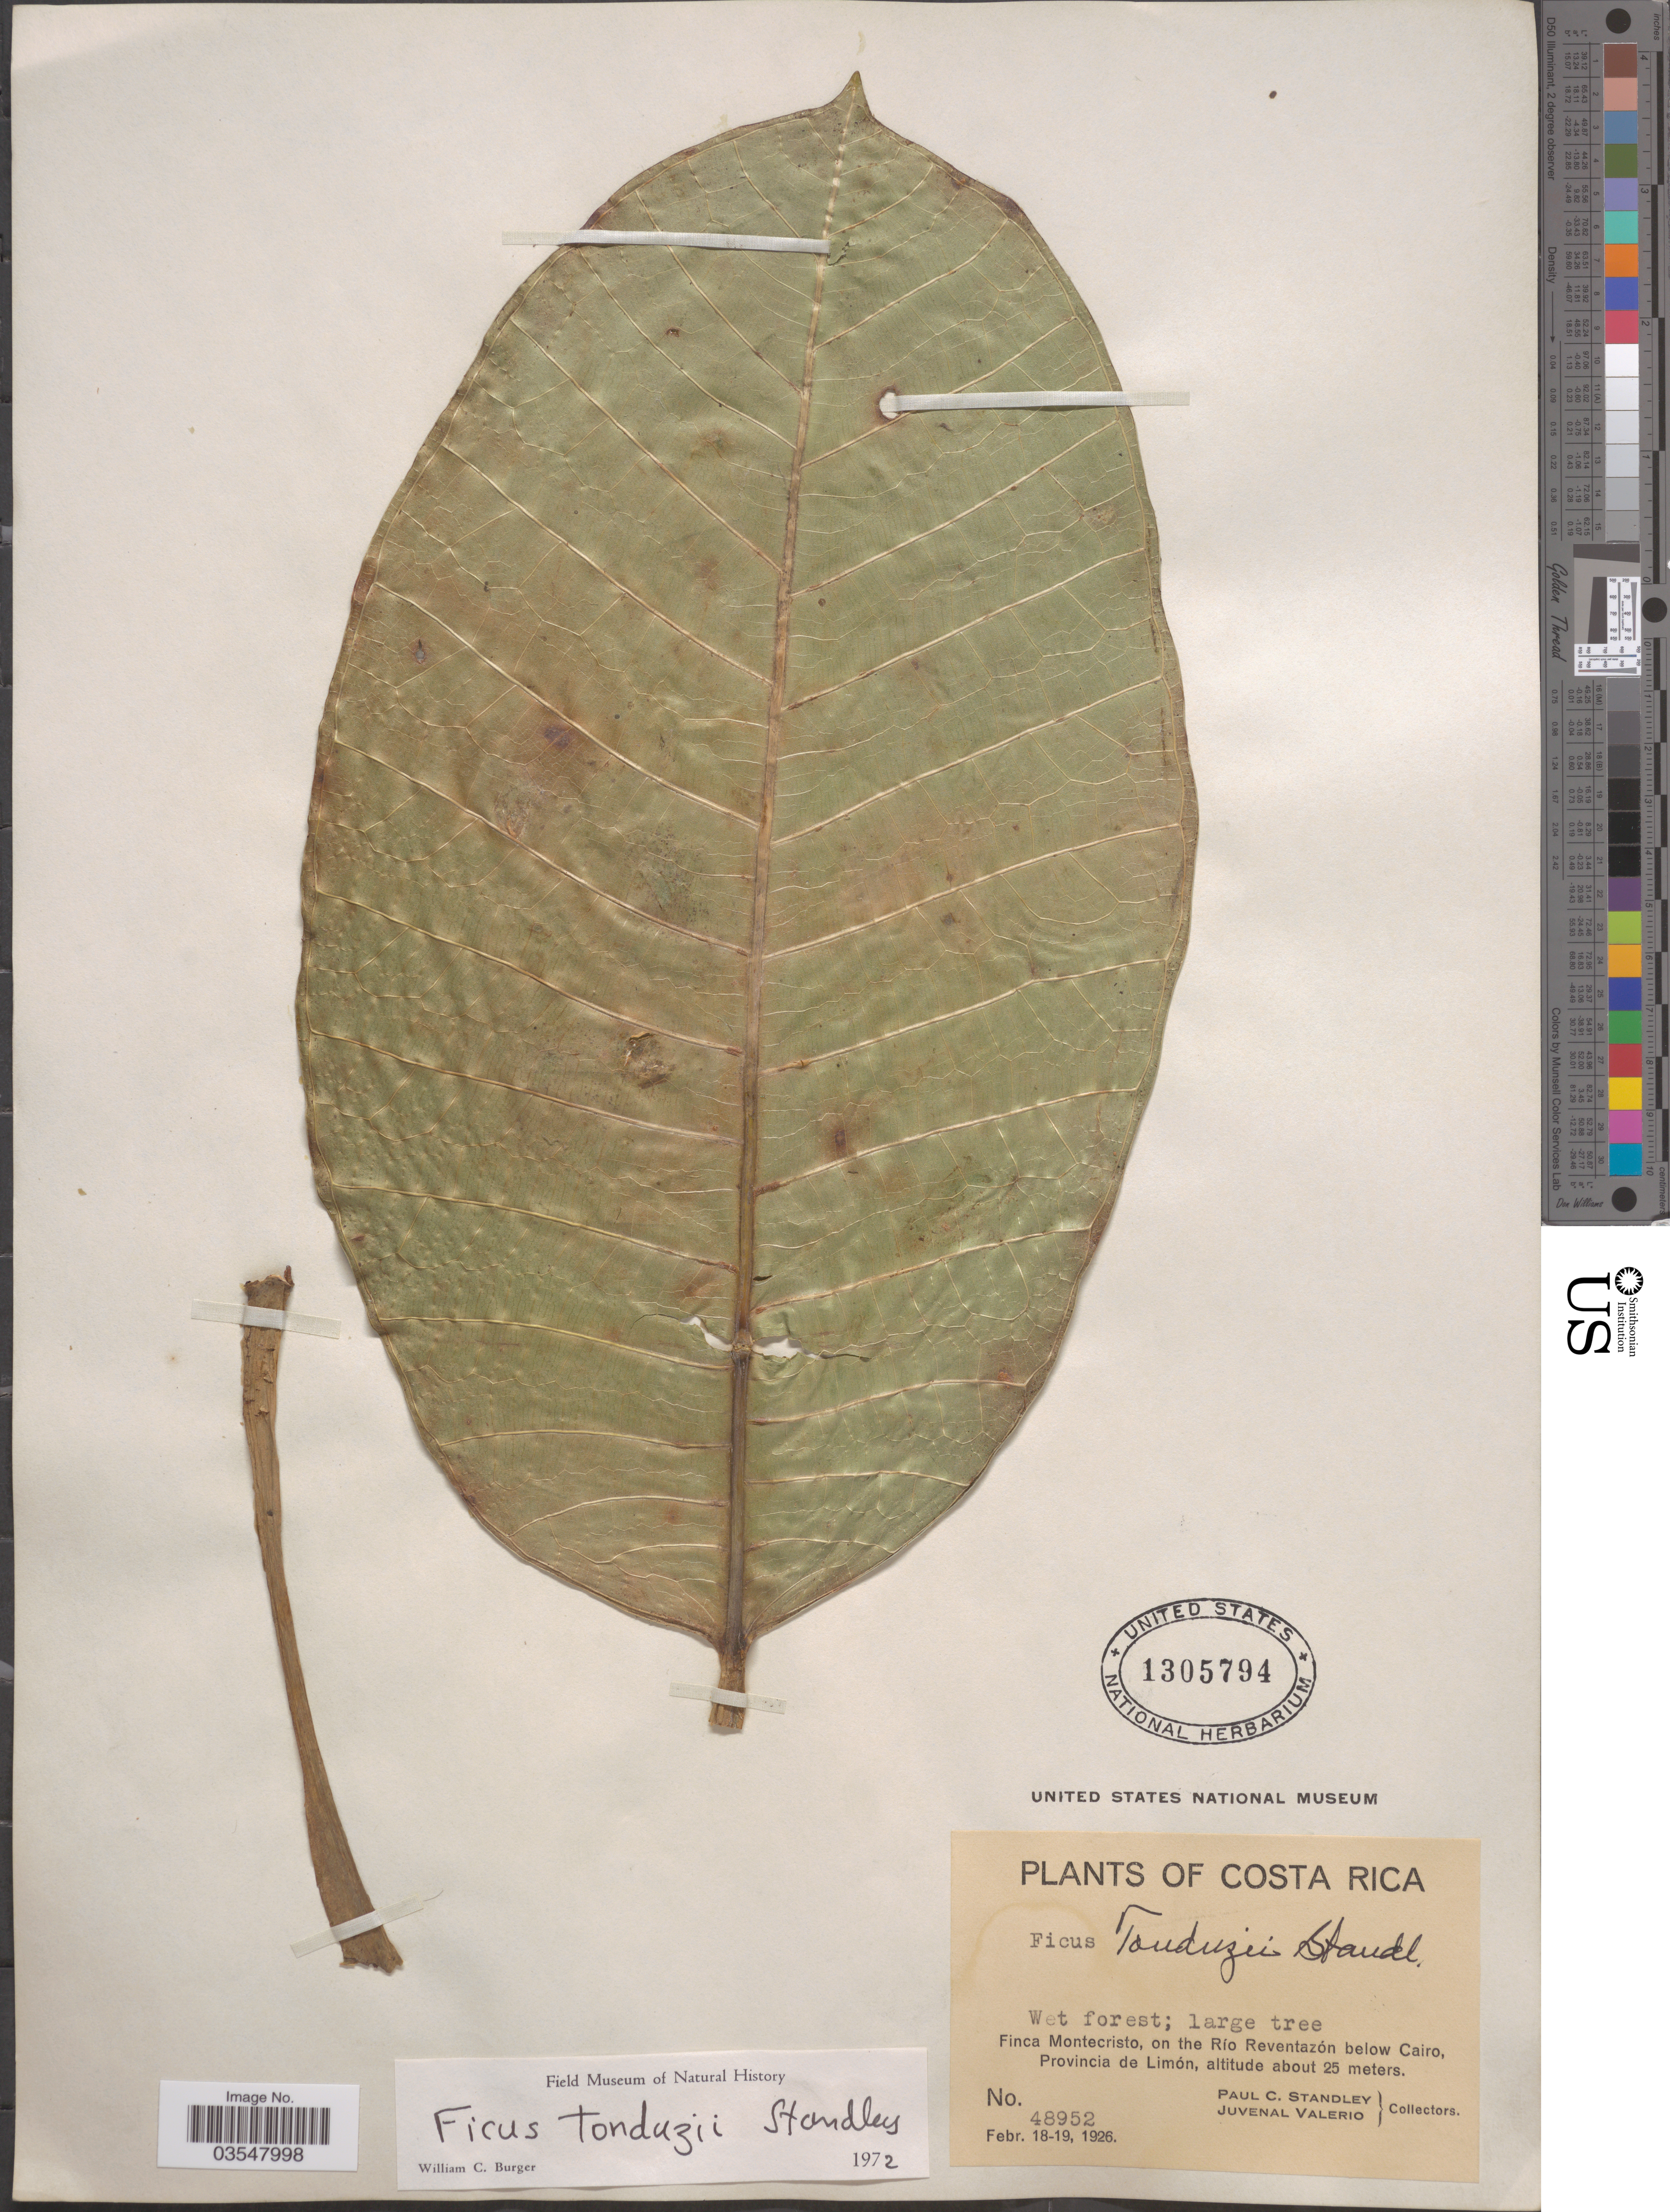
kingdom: Plantae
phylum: Tracheophyta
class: Magnoliopsida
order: Rosales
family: Moraceae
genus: Ficus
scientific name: Ficus tonduzii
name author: Standl.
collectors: P. C. Standley & J. Valerio R.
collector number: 48952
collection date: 1926-02-18/1926-02-19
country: Costa Rica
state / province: Limón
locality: Finca Montecristo, on the Río Reventazón below Cairo.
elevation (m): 25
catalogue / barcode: US 1305794